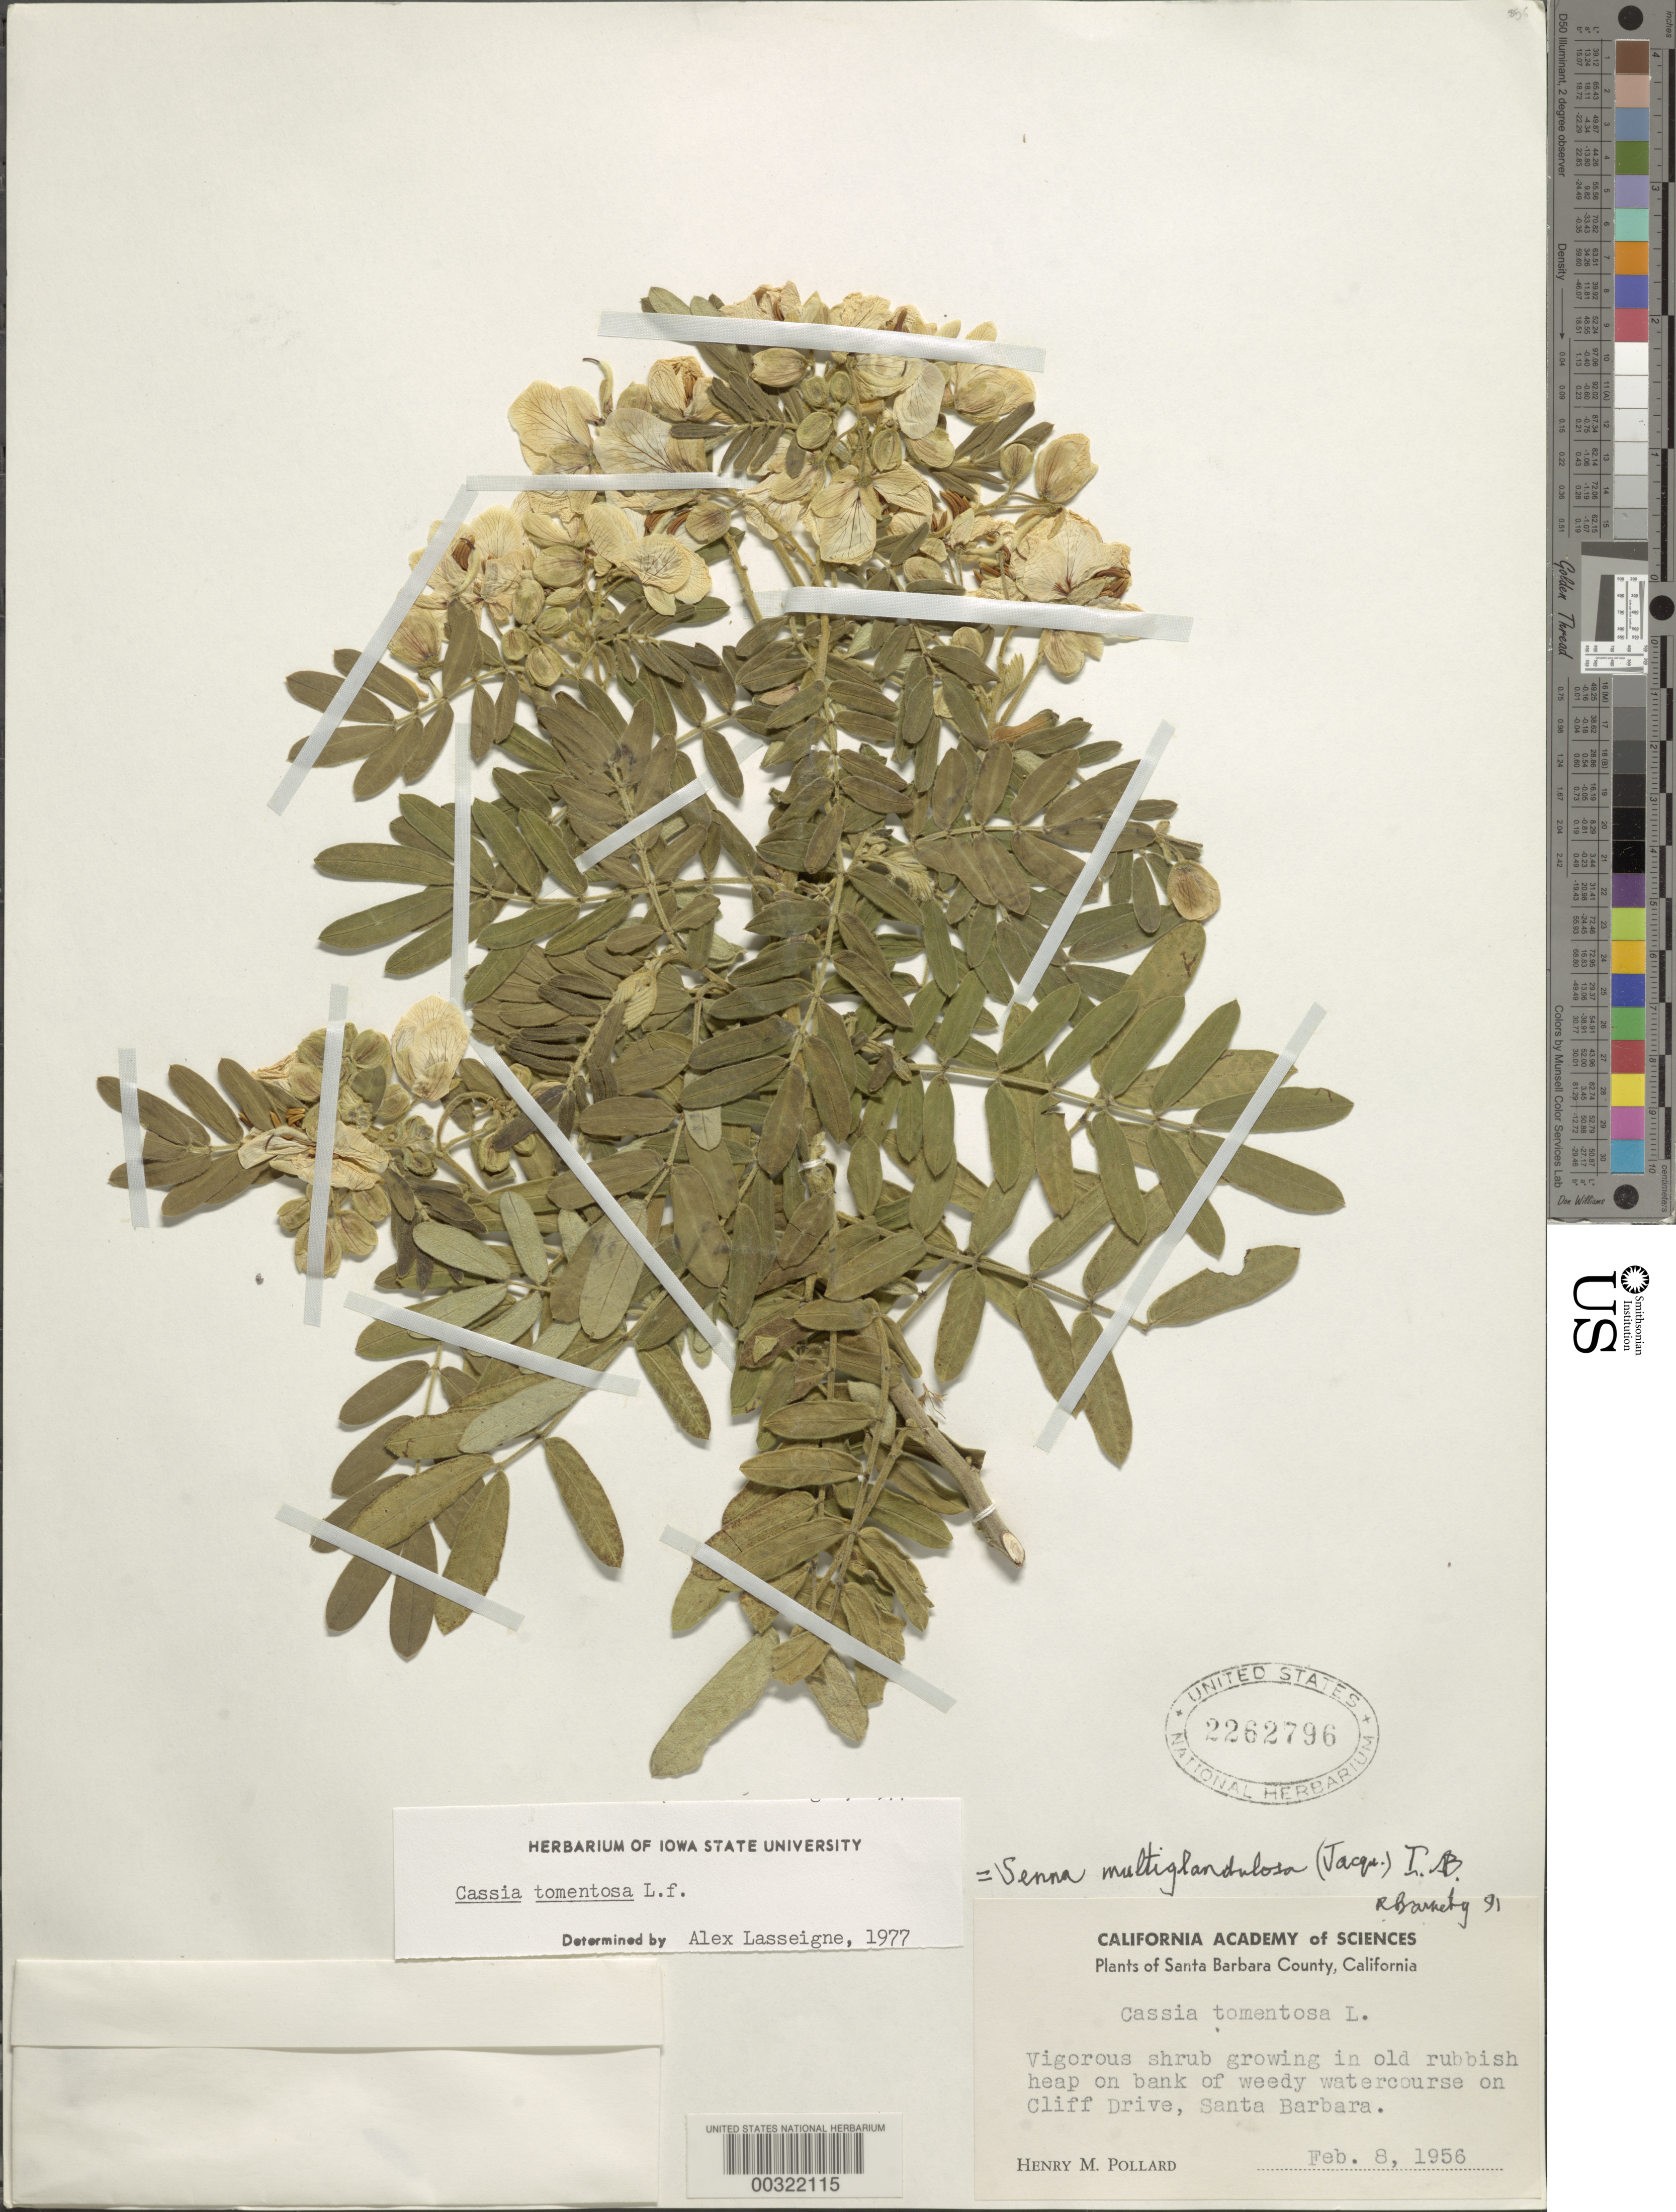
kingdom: Plantae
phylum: Tracheophyta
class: Magnoliopsida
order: Fabales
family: Fabaceae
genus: Senna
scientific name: Senna multiglandulosa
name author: (Jacq.) H.S. Irwin & Barneby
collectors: H. M. Pollard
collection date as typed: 08 Feb 1956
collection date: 1956-02-08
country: United States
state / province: California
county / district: Santa Barbara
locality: Santa barbara, cliff drive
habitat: Old rubbish heap on bank of weedy watercourse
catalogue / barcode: US 2262796